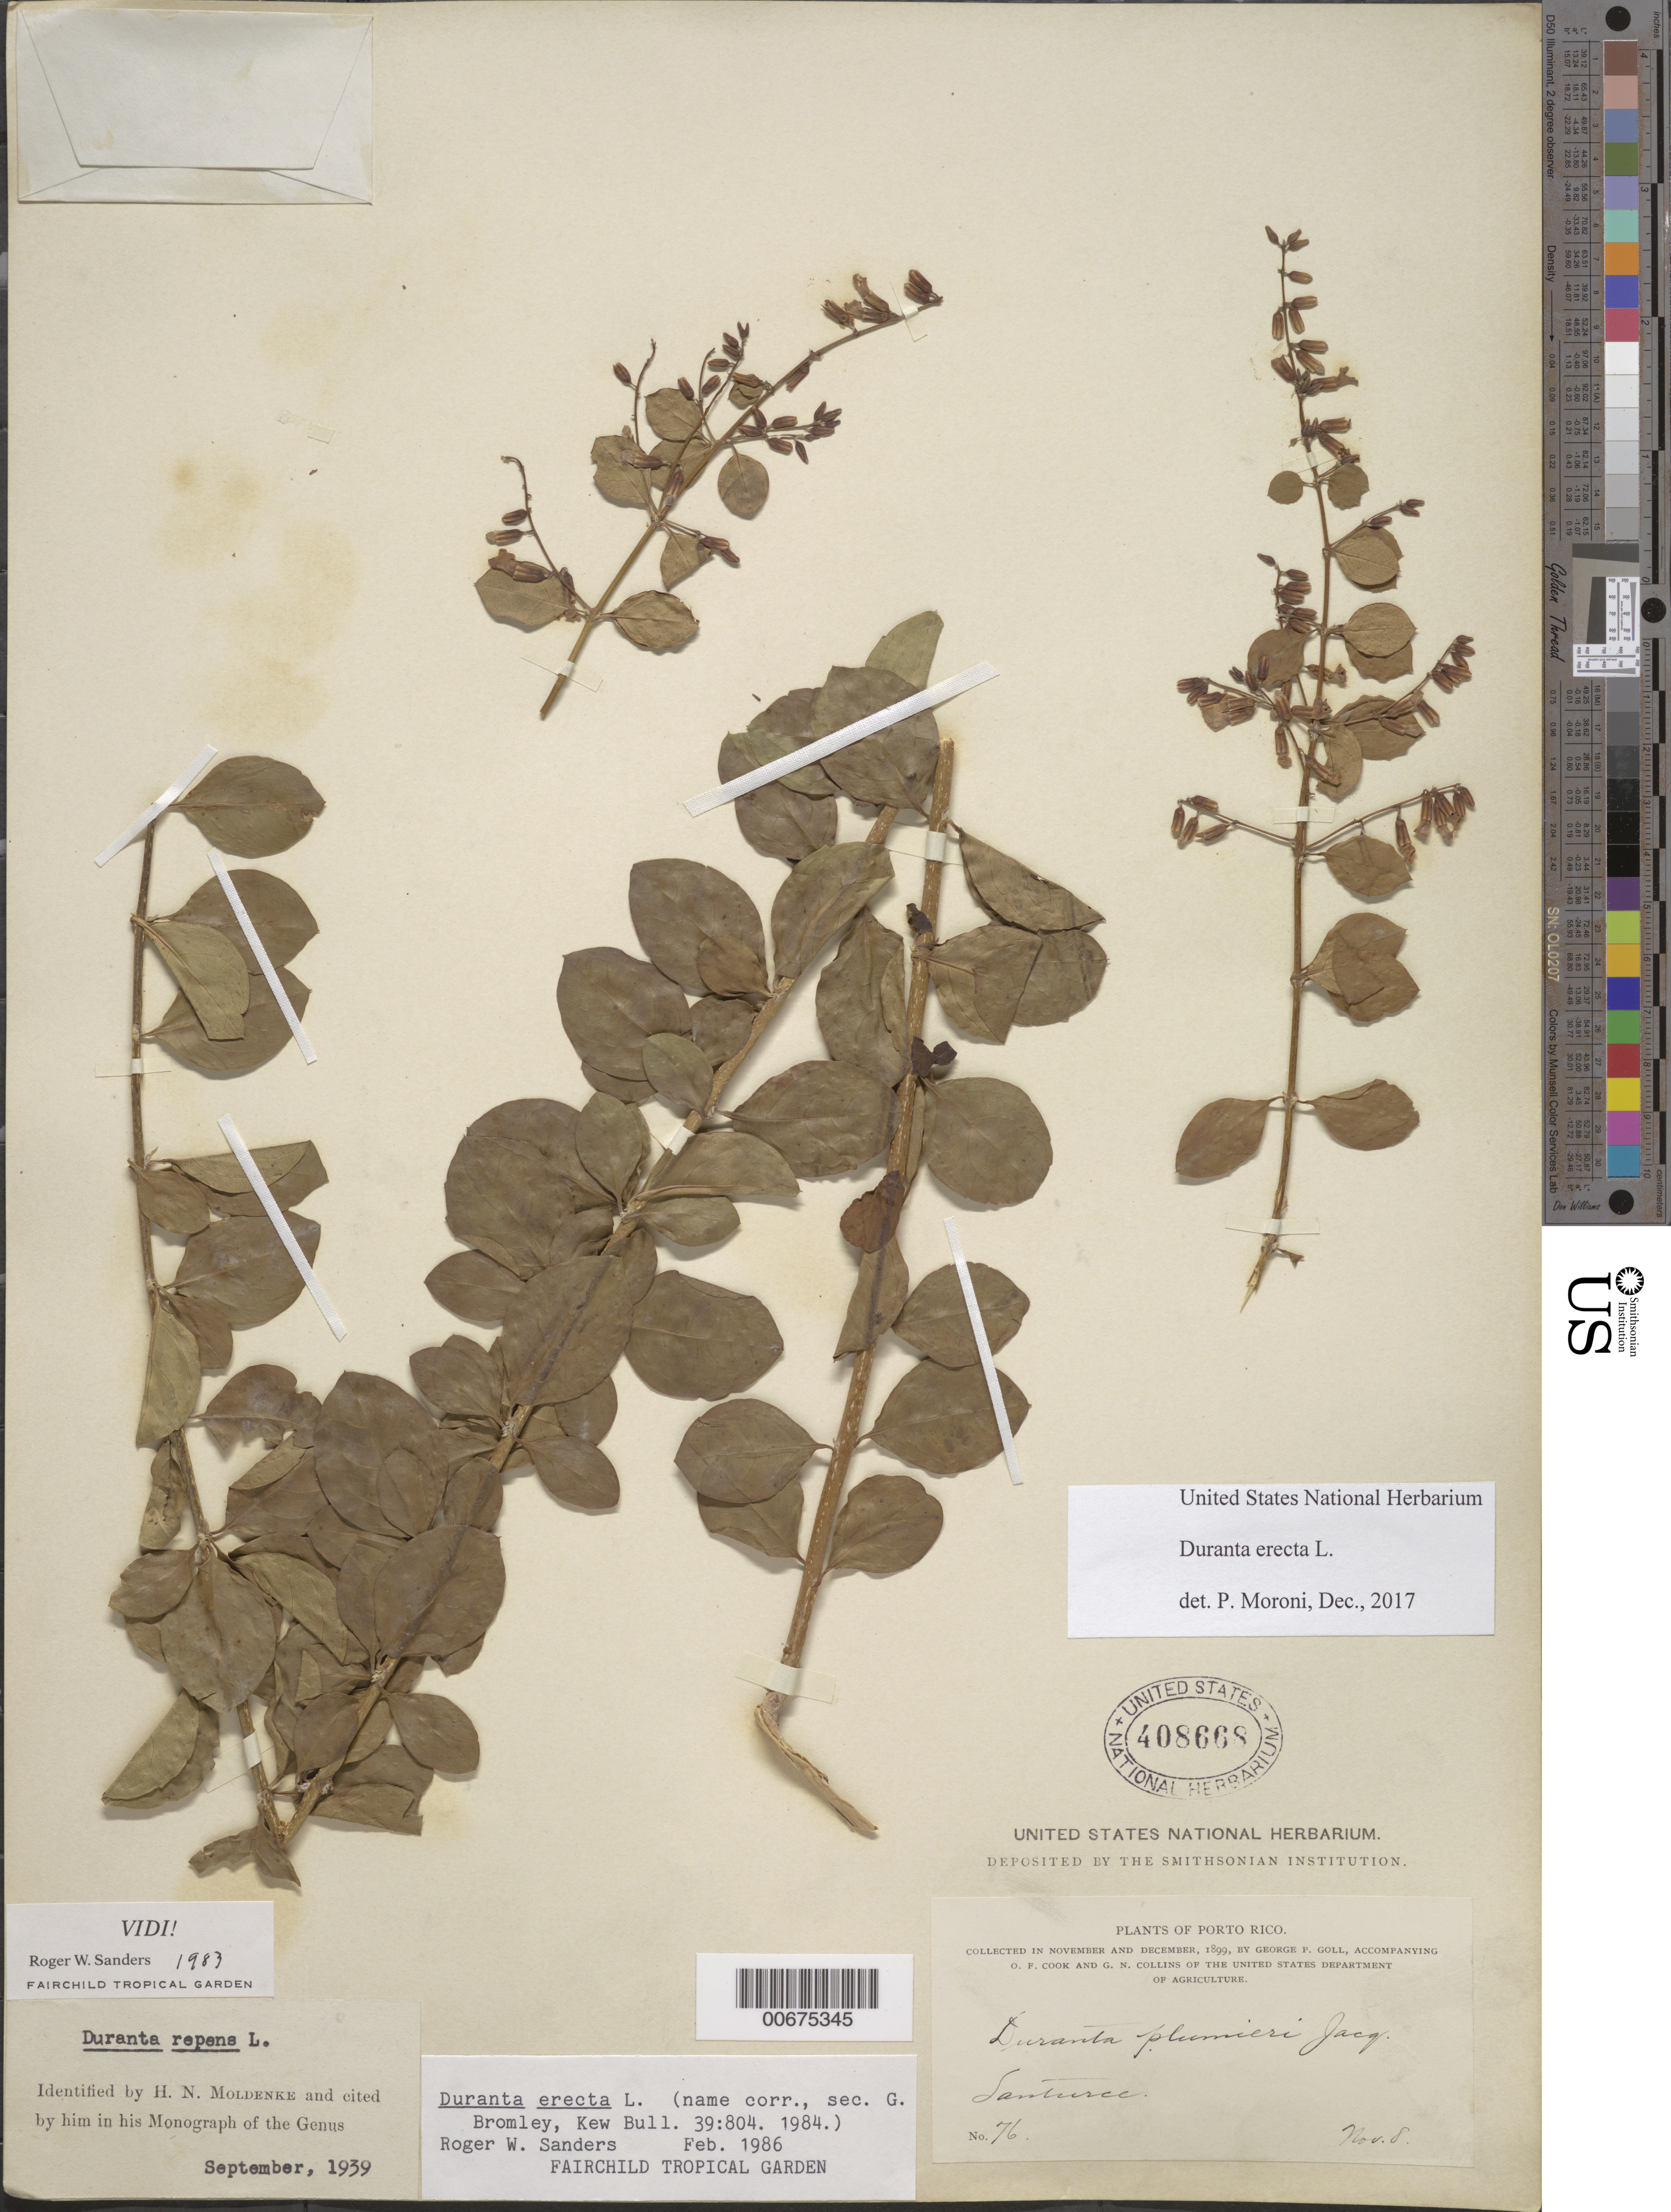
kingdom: Plantae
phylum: Tracheophyta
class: Magnoliopsida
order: Lamiales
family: Verbenaceae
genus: Duranta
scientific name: Duranta erecta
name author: L.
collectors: G. Goll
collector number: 76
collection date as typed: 08 Nov 1899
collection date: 1899-11-08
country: Puerto Rico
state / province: San Juan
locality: Santurce.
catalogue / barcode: US 408668